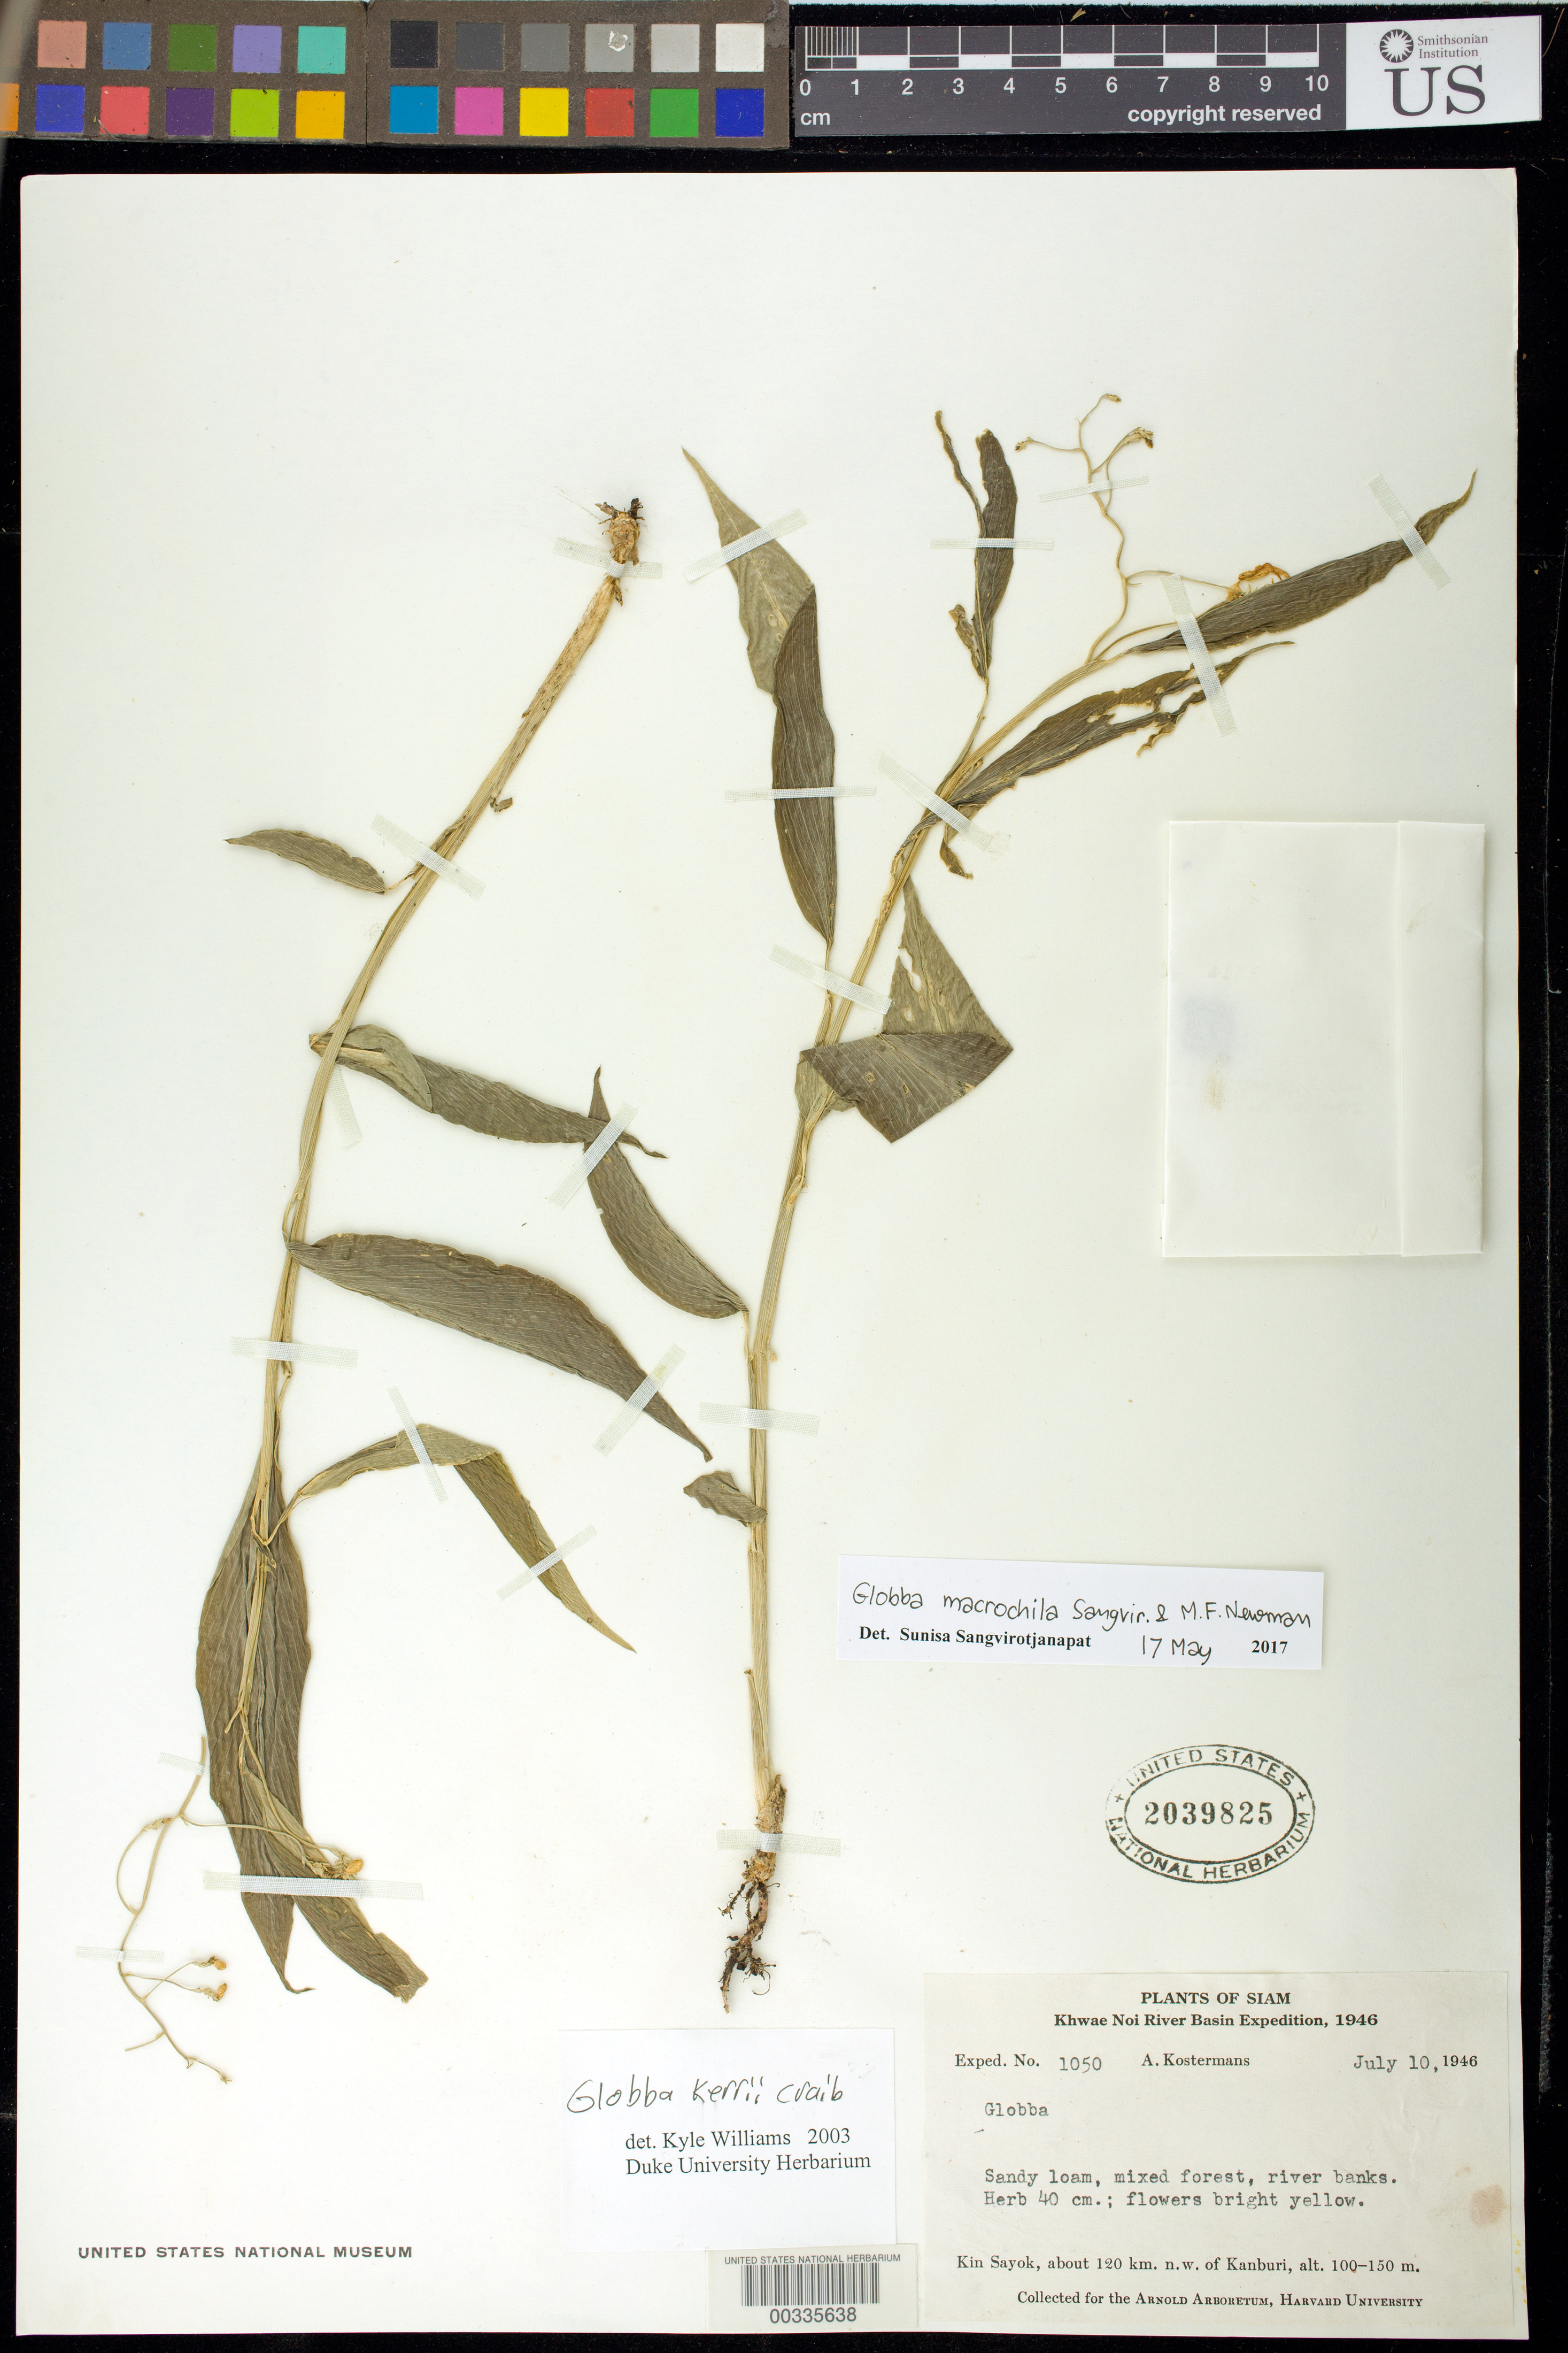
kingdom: Plantae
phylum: Tracheophyta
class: Liliopsida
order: Zingiberales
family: Zingiberaceae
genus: Globba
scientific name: Globba macrochila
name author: Sangvir. & M.F. Newman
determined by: Sangvirotjanapat, Sunisa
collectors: A. J. G. Kostermans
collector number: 1050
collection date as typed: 10 Jul 1946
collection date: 1946-07-10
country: Thailand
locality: Plants of siam, khwae noi river basin expedition, kin sayok, about 120 km nw of kanburi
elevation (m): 100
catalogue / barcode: US 2039825